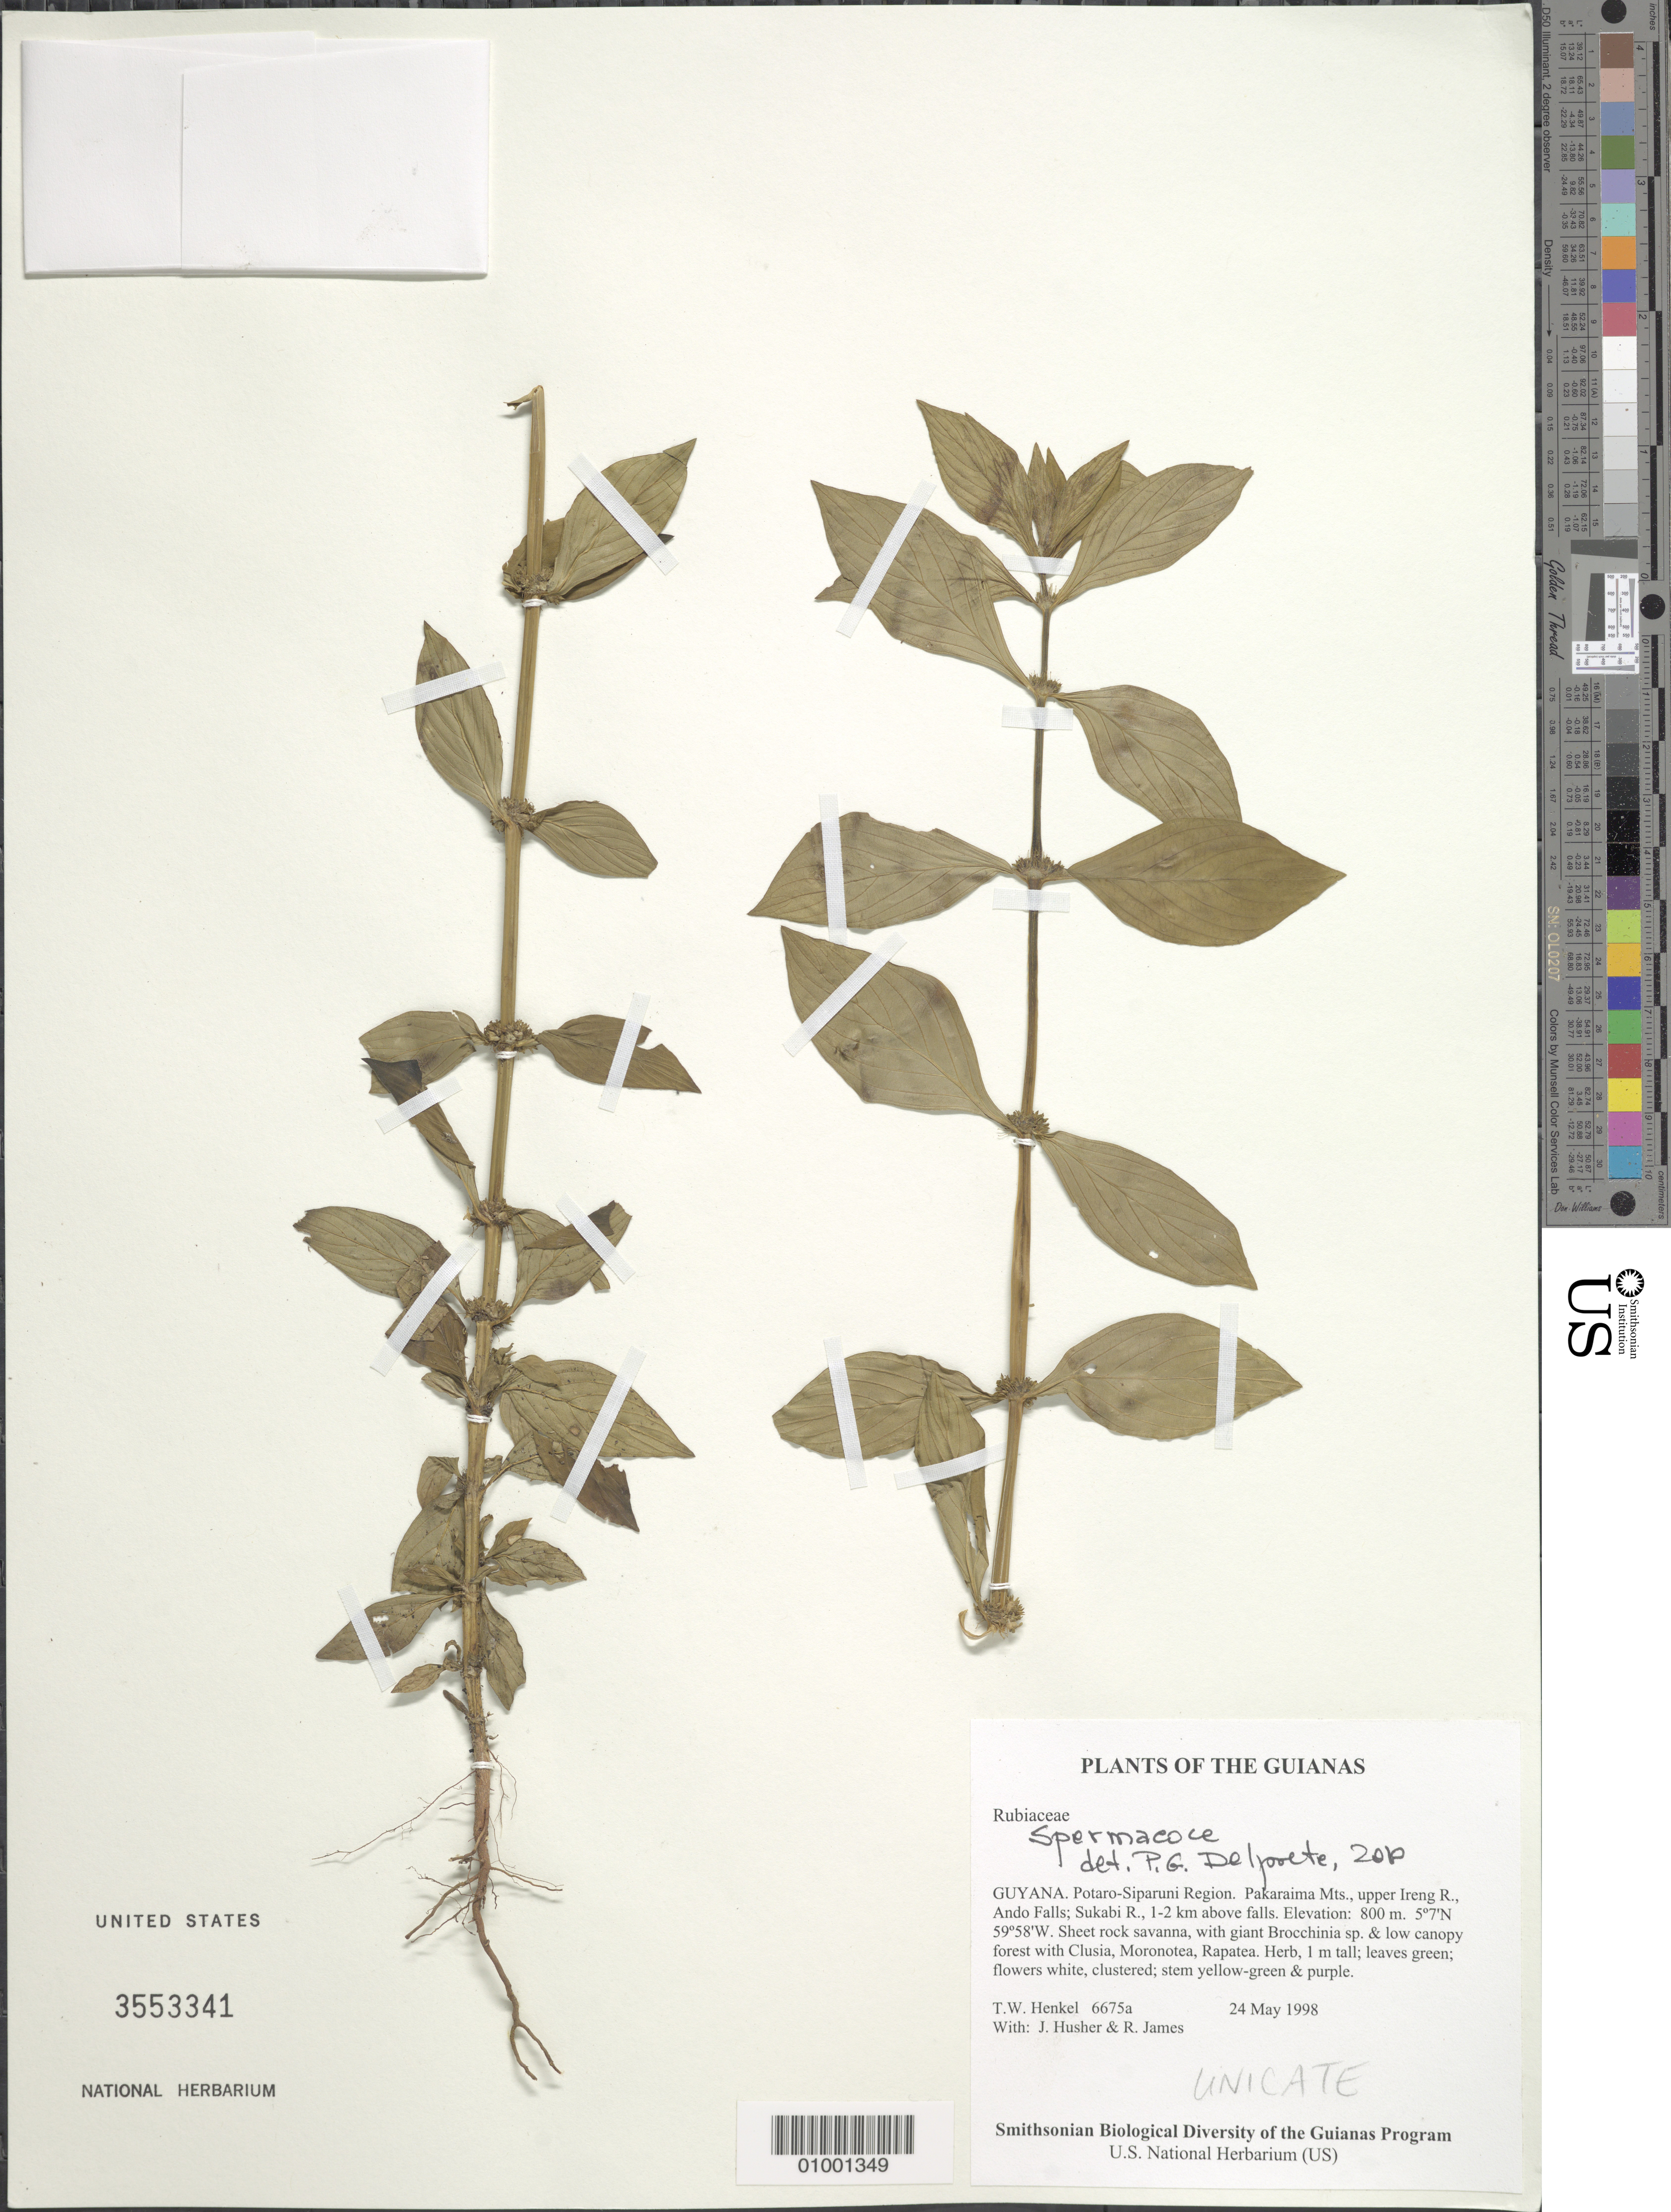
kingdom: Plantae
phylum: Tracheophyta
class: Magnoliopsida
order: Gentianales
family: Rubiaceae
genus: Spermacoce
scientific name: Spermacoce sp.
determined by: Delprete, P. G., Herb. de Guyane Cay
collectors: T. Henkel, J. Husher & R. James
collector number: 6675 a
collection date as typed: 24 May 1998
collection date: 1998-05-24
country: Guyana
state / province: Potaro-Siparuni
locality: Pakaraima Mts., upper Ireng R., Ando Falls; Sukabi R., 1-2 km above falls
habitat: Sheet rock savanna, with giant Brocchinia sp. & low canopy forest with Clusia, Moronotea, Rapatea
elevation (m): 800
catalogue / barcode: US 3553341